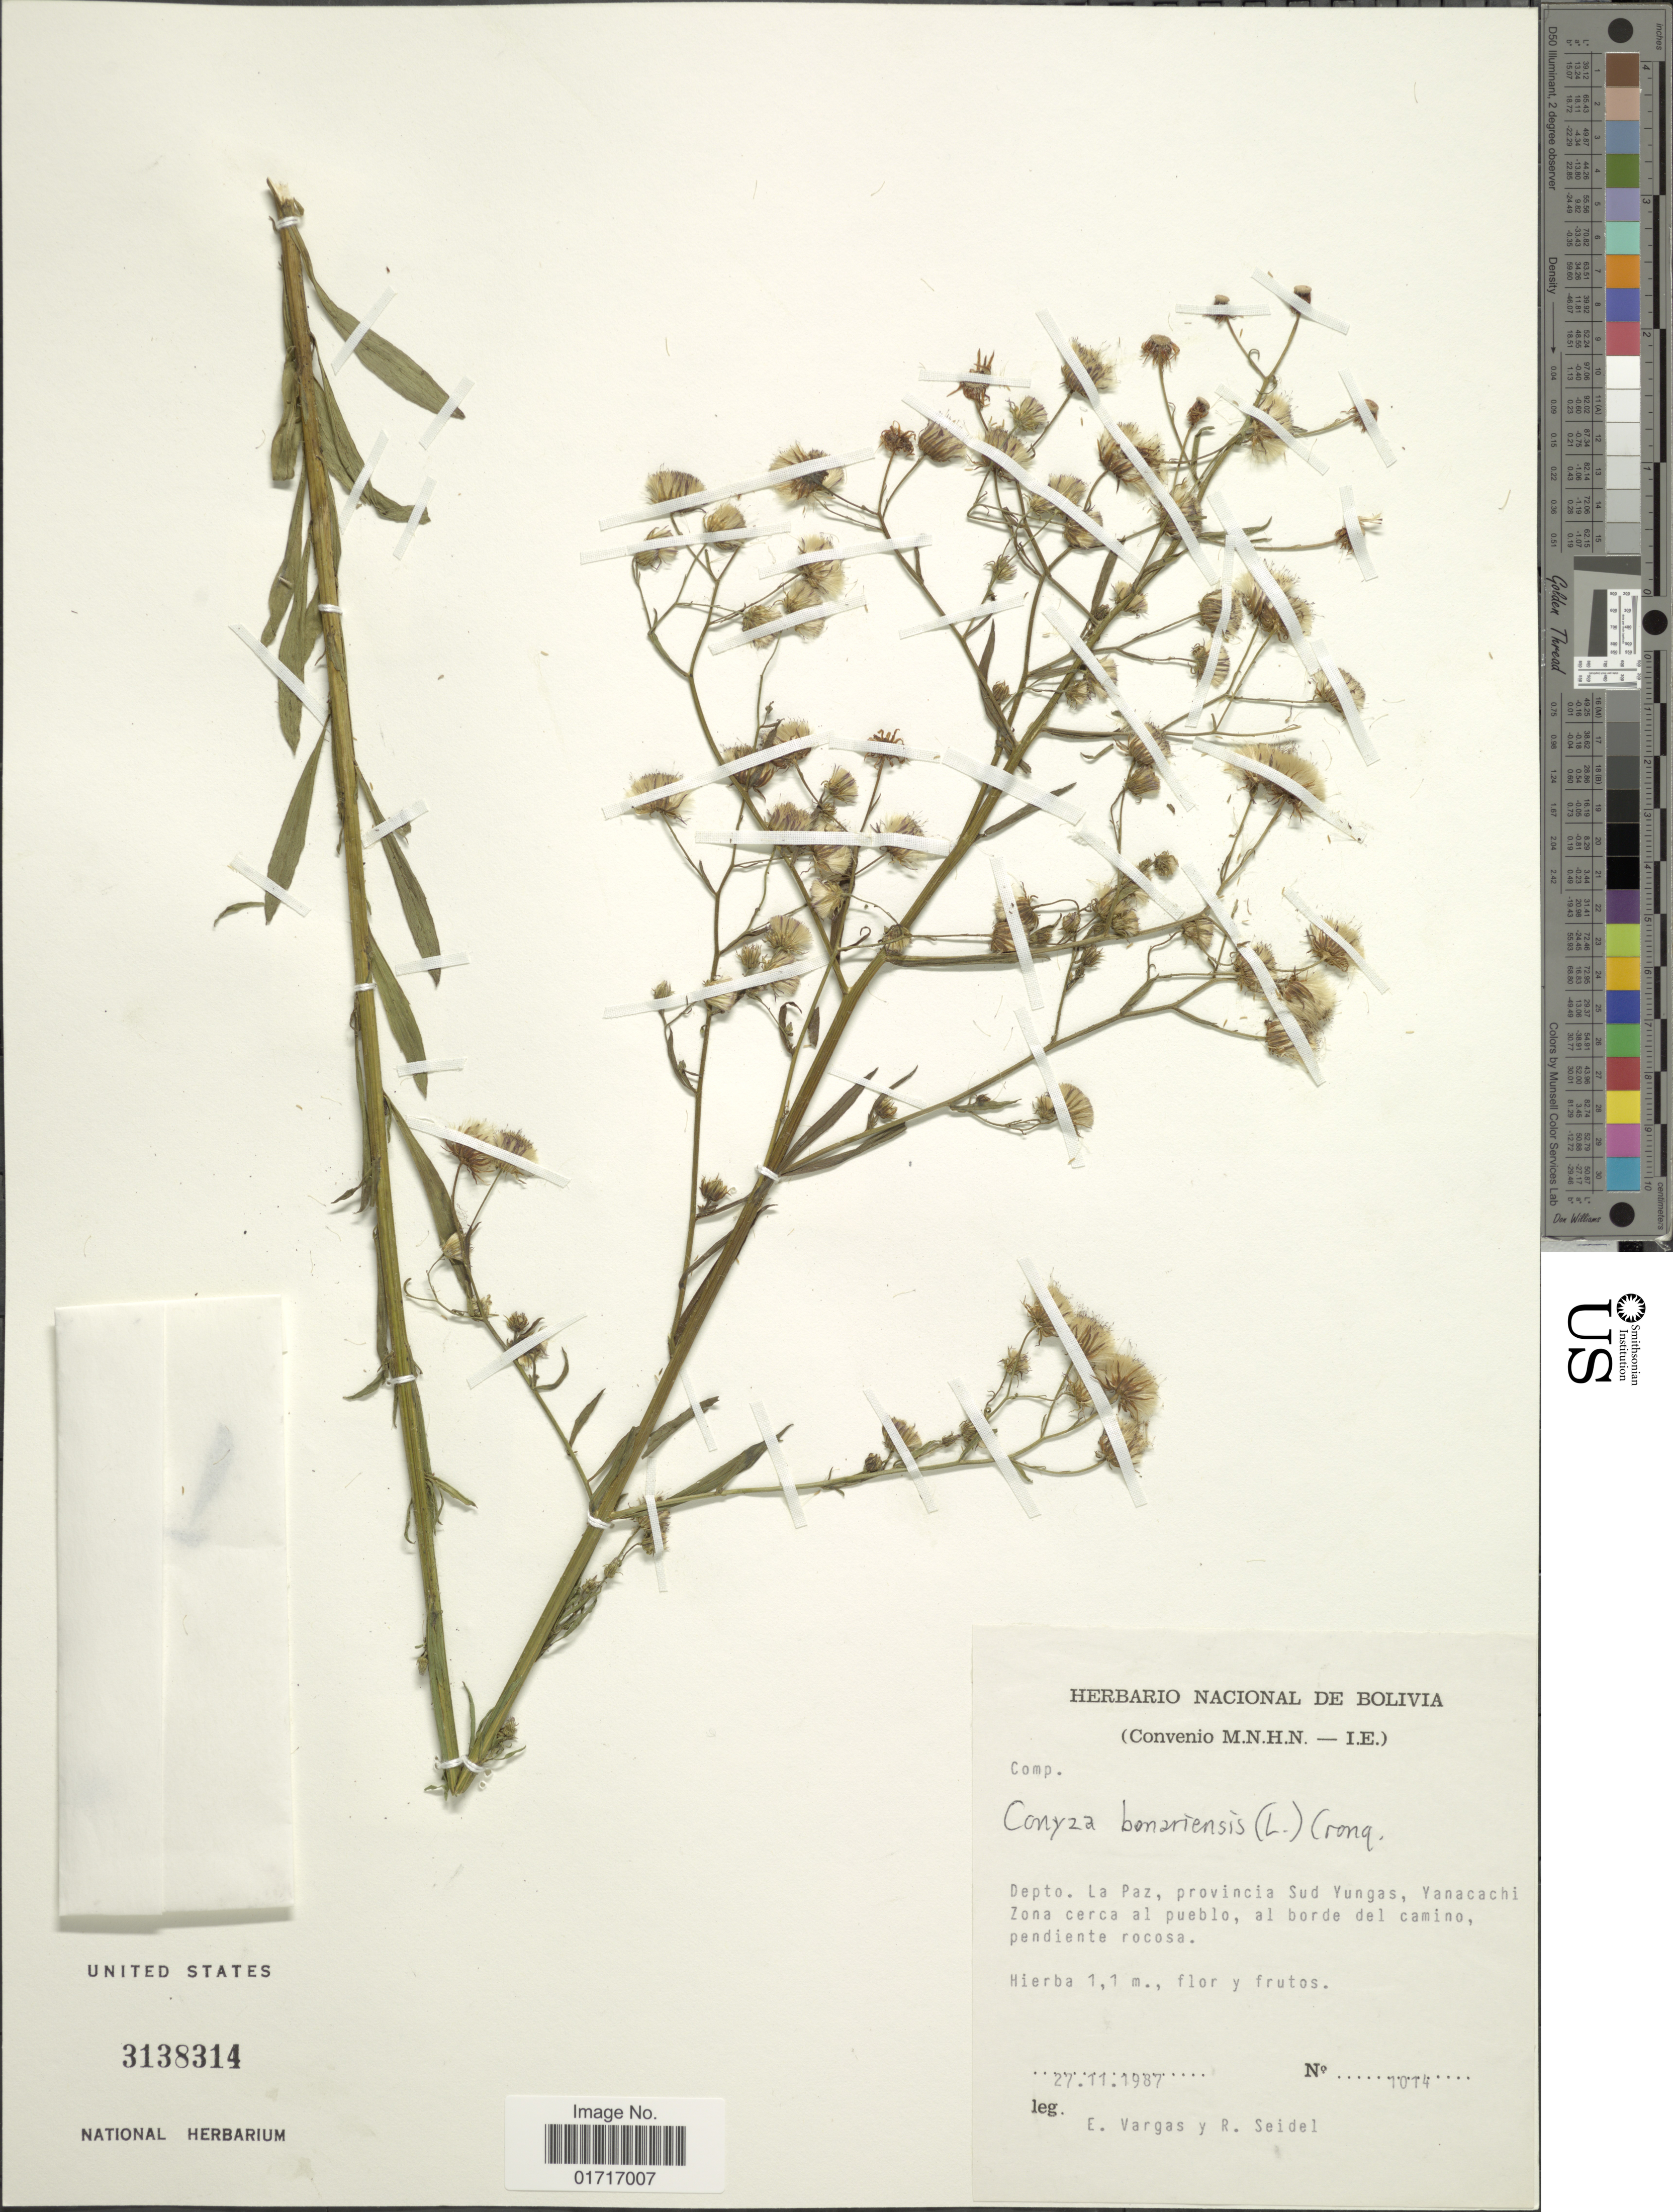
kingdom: Plantae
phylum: Tracheophyta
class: Magnoliopsida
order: Asterales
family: Asteraceae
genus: Conyza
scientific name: Conyza bonariensis var. leiotheca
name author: (S.F. Blake) Cuatrec.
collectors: E. Vargas & R. Seidel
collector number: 1014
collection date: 1987-11-27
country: Bolivia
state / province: La Paz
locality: Depto. La Paz, provincia Sud Yungas, Yanacachi Zona cerda cel pueblo, al borde del camino pendiente rocosa.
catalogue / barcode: US 3138314